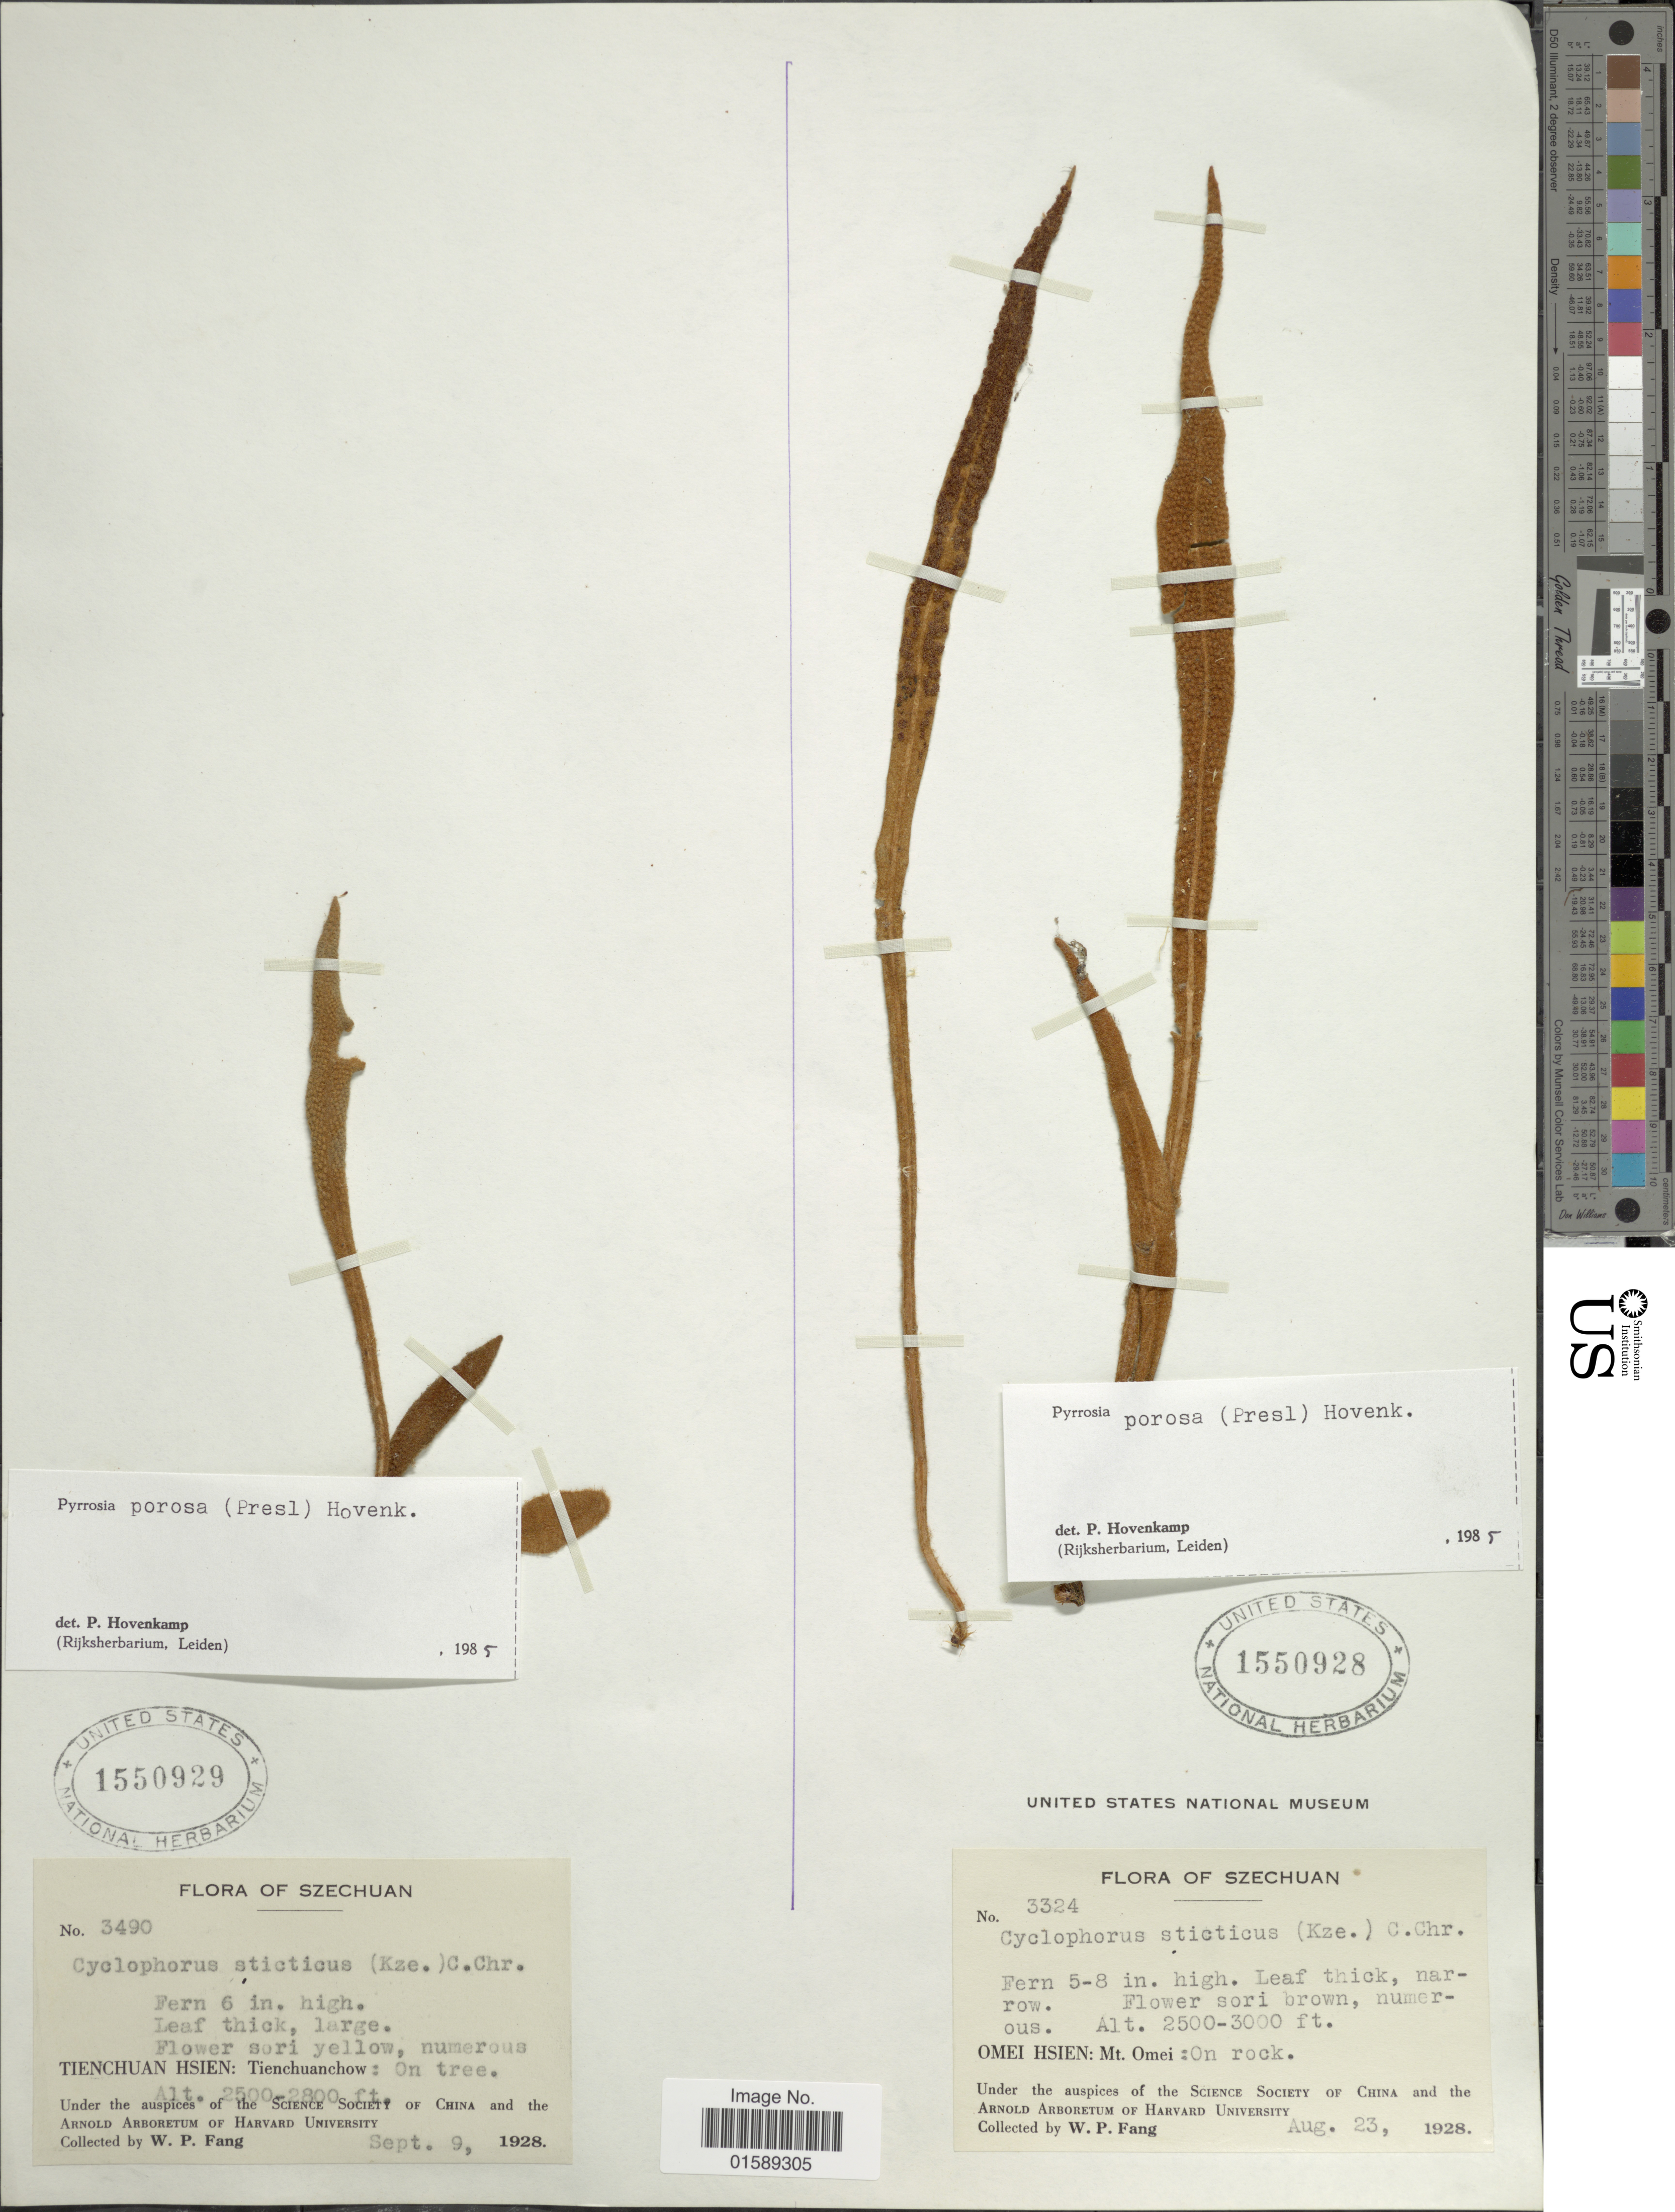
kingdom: Plantae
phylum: Tracheophyta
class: Polypodiopsida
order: Polypodiales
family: Polypodiaceae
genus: Pyrrosia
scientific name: Pyrrosia porosa var. porosa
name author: (C. Presl) Hovenkamp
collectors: W. P. Fang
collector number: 3324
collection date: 1928-08-23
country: China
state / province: Sichuan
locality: Szechuan, Omei Hsien.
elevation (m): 762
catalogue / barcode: US 1550928-2